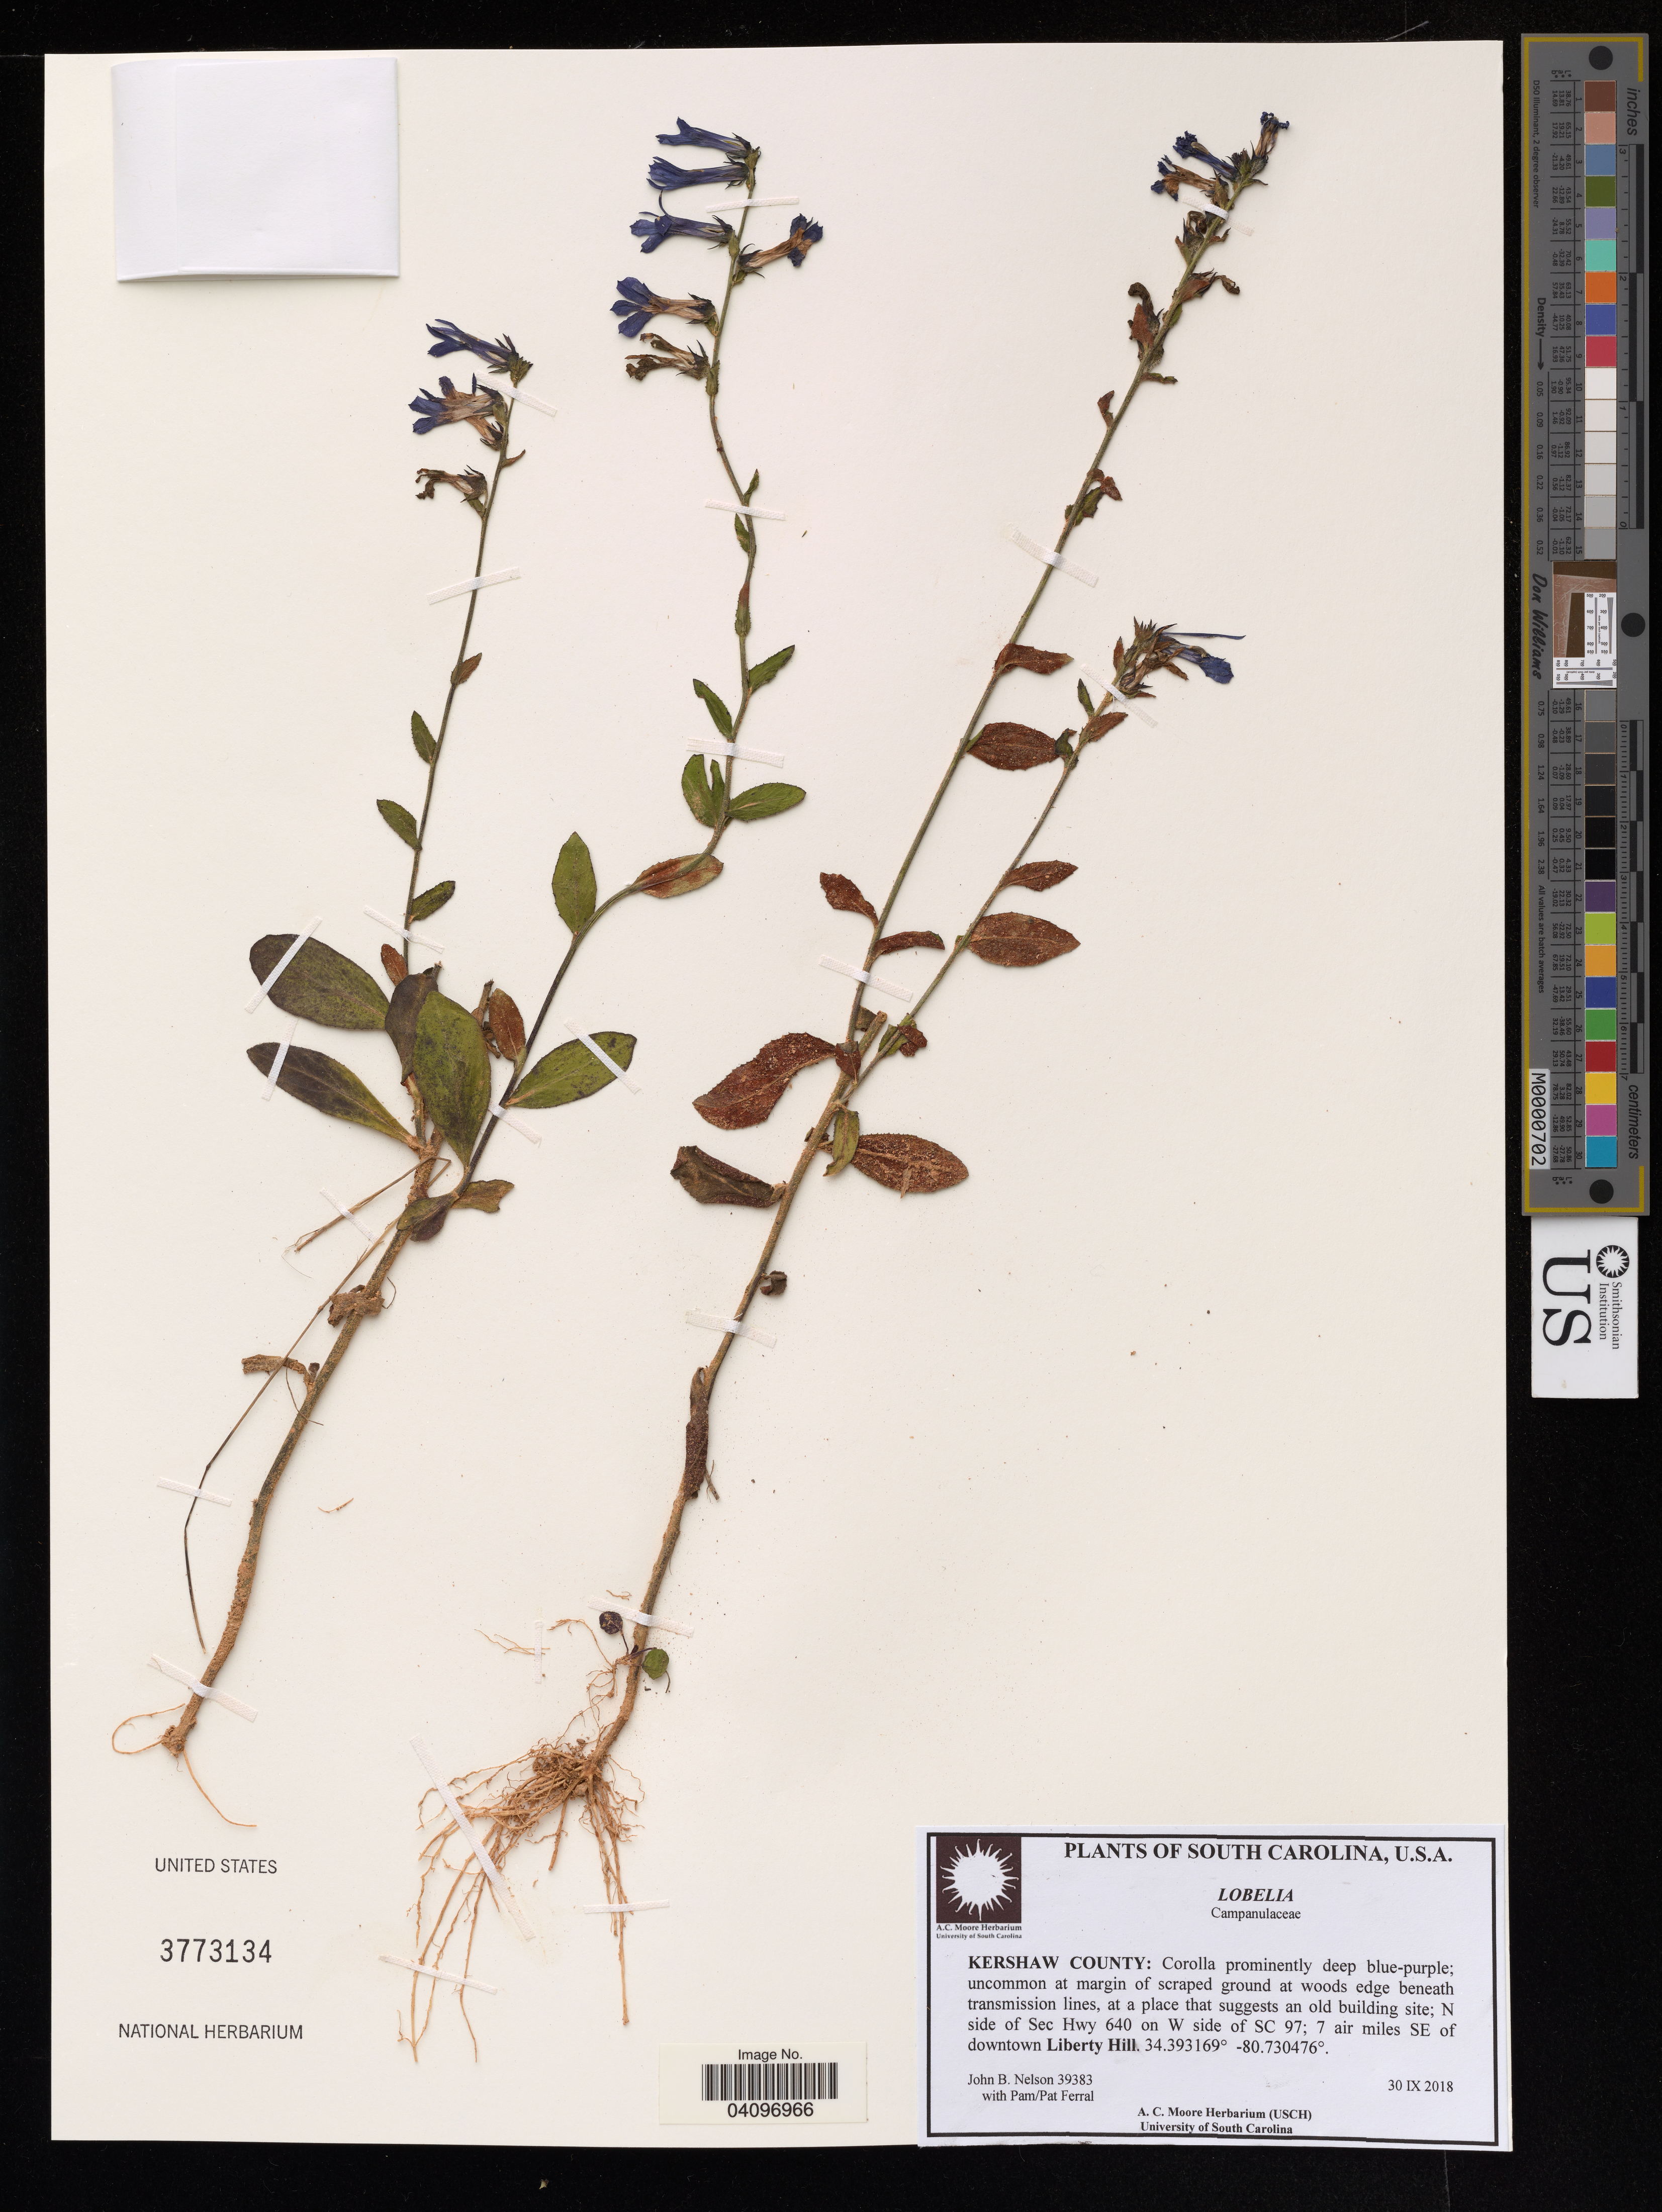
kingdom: Plantae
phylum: Tracheophyta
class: Magnoliopsida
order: Asterales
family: Campanulaceae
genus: Lobelia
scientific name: Lobelia sp.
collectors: P. Ferral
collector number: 39383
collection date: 2018-09-30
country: United States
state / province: South Carolina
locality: Kershaw County. N side of Sec Hwy 640 on W side of SC 97; 7 air miles SE of downtown Liberty Hill.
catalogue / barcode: US 3773134